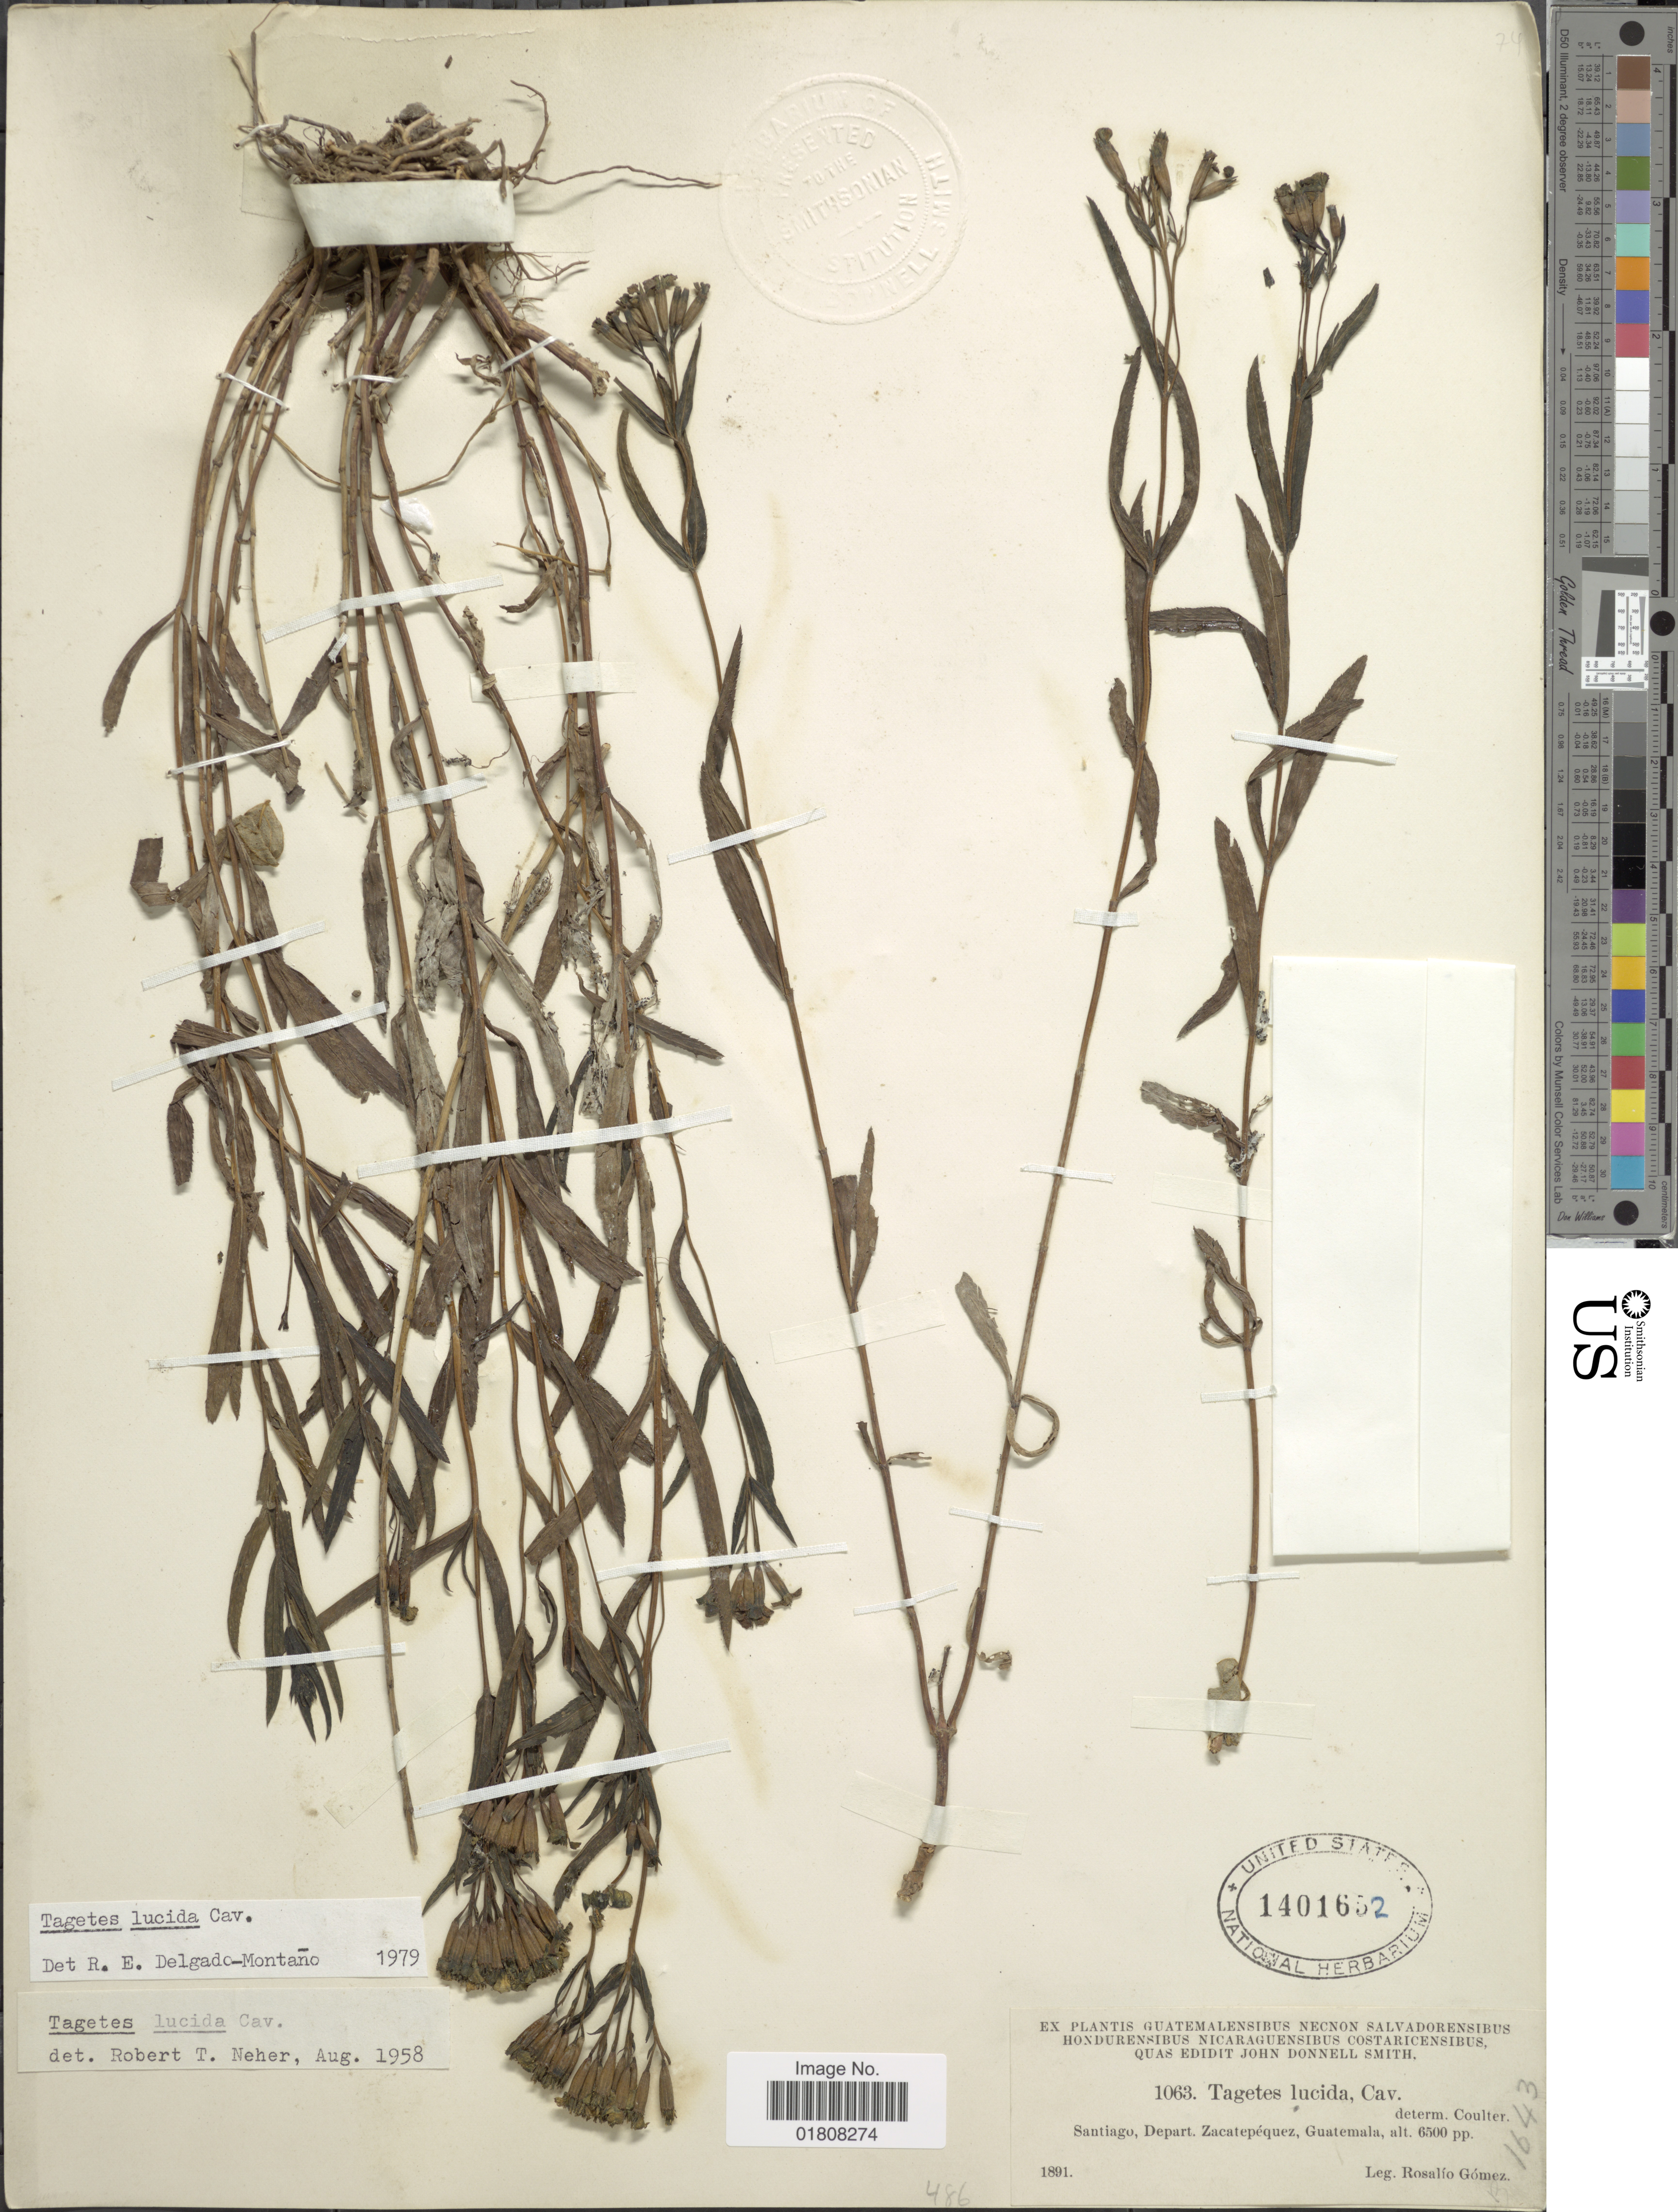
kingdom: Plantae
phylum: Tracheophyta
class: Magnoliopsida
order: Asterales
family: Asteraceae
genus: Tagetes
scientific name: Tagetes lucida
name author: Cav.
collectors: R. Gómez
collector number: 1063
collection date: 1891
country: Guatemala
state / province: Sacatepéquez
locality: Santiago, Depart. Zacatepequez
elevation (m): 1981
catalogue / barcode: US 1401652